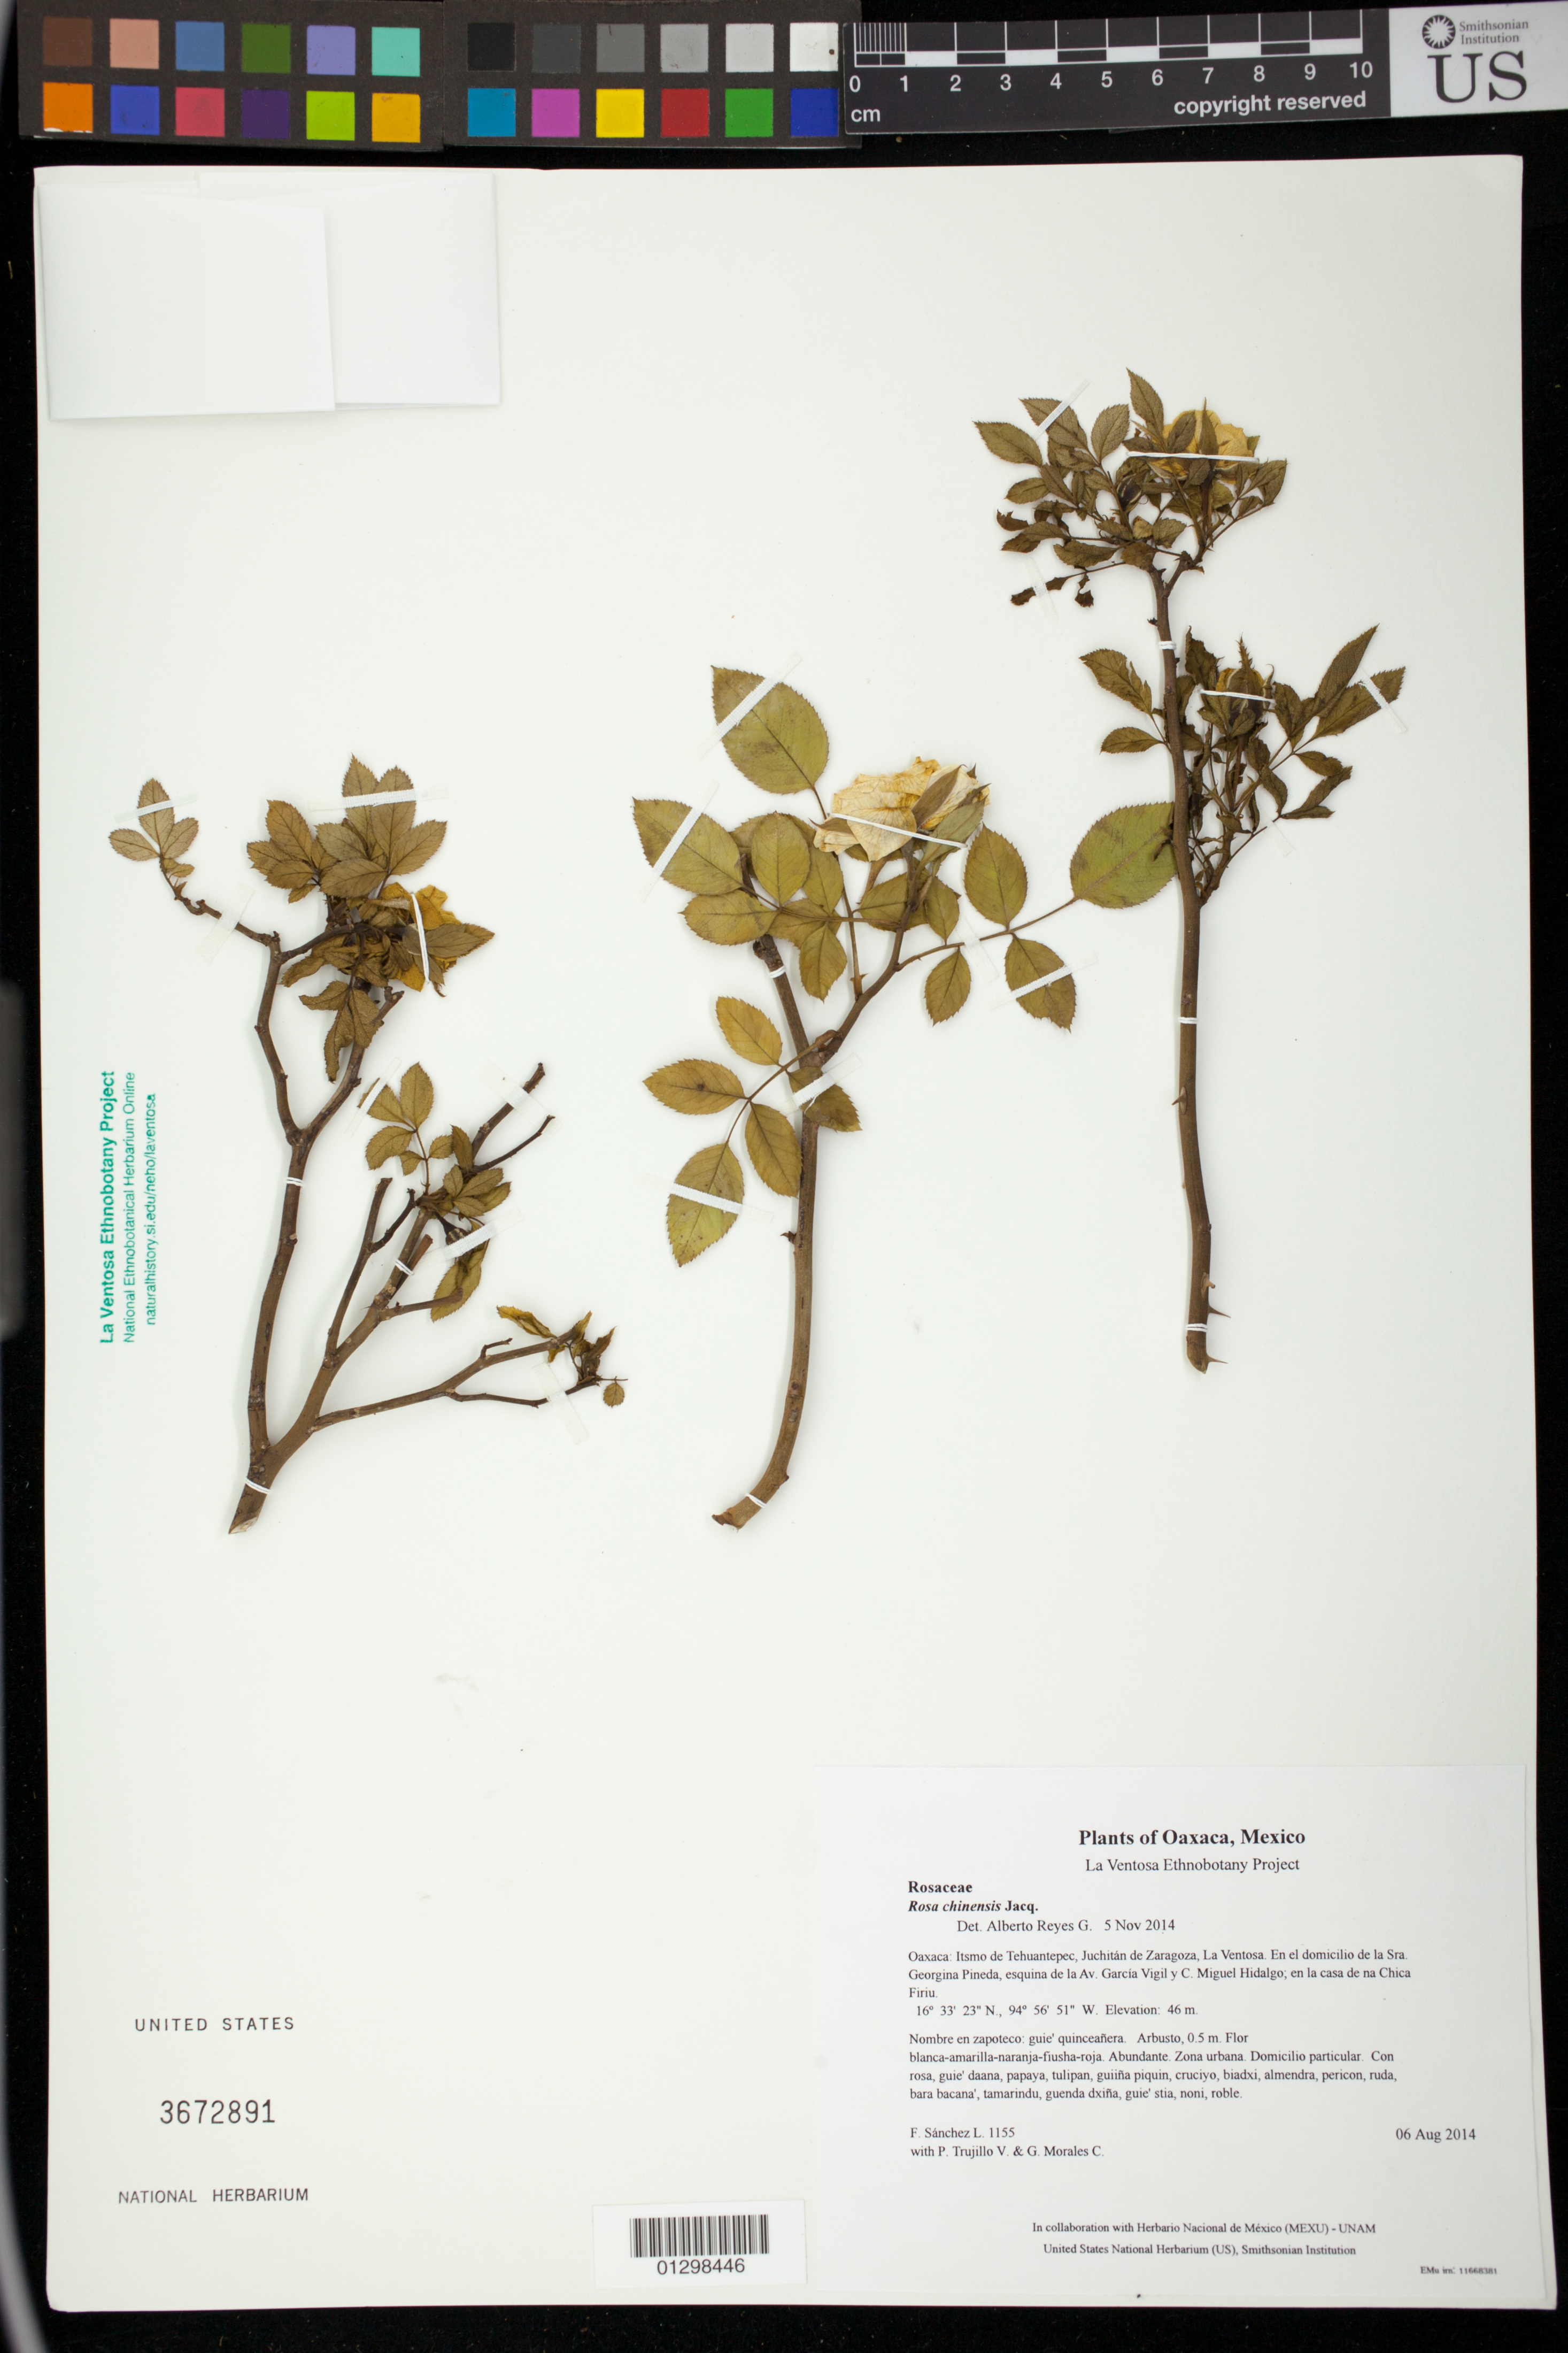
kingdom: Plantae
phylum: Tracheophyta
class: Magnoliopsida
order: Rosales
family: Rosaceae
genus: Rosa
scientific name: Rosa chinensis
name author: Jacq.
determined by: Reyes García, A.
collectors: F. Sánchez L., P. Trujillo V. & G. Morales C.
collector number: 1155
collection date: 2014-08-06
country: Mexico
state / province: Oaxaca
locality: Itsmo de Tehuantepec, Juchitán de Zaragoza, La Ventosa. En el domicilio de la Sra. Georgina Pineda, esquina de la Av. García Vigil y C. Miguel Hidalgo; en la casa de na Chica Firiu.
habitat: Zona urbana. Domicilio particular.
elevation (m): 46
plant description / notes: JEBOT, MEXU, US; Yaga bandaga. 0.5 m. Guie' naquichi'-naguchi-biguitu-fiusha-naxiña'. Stale.; quinceñera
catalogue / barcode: US 3672891